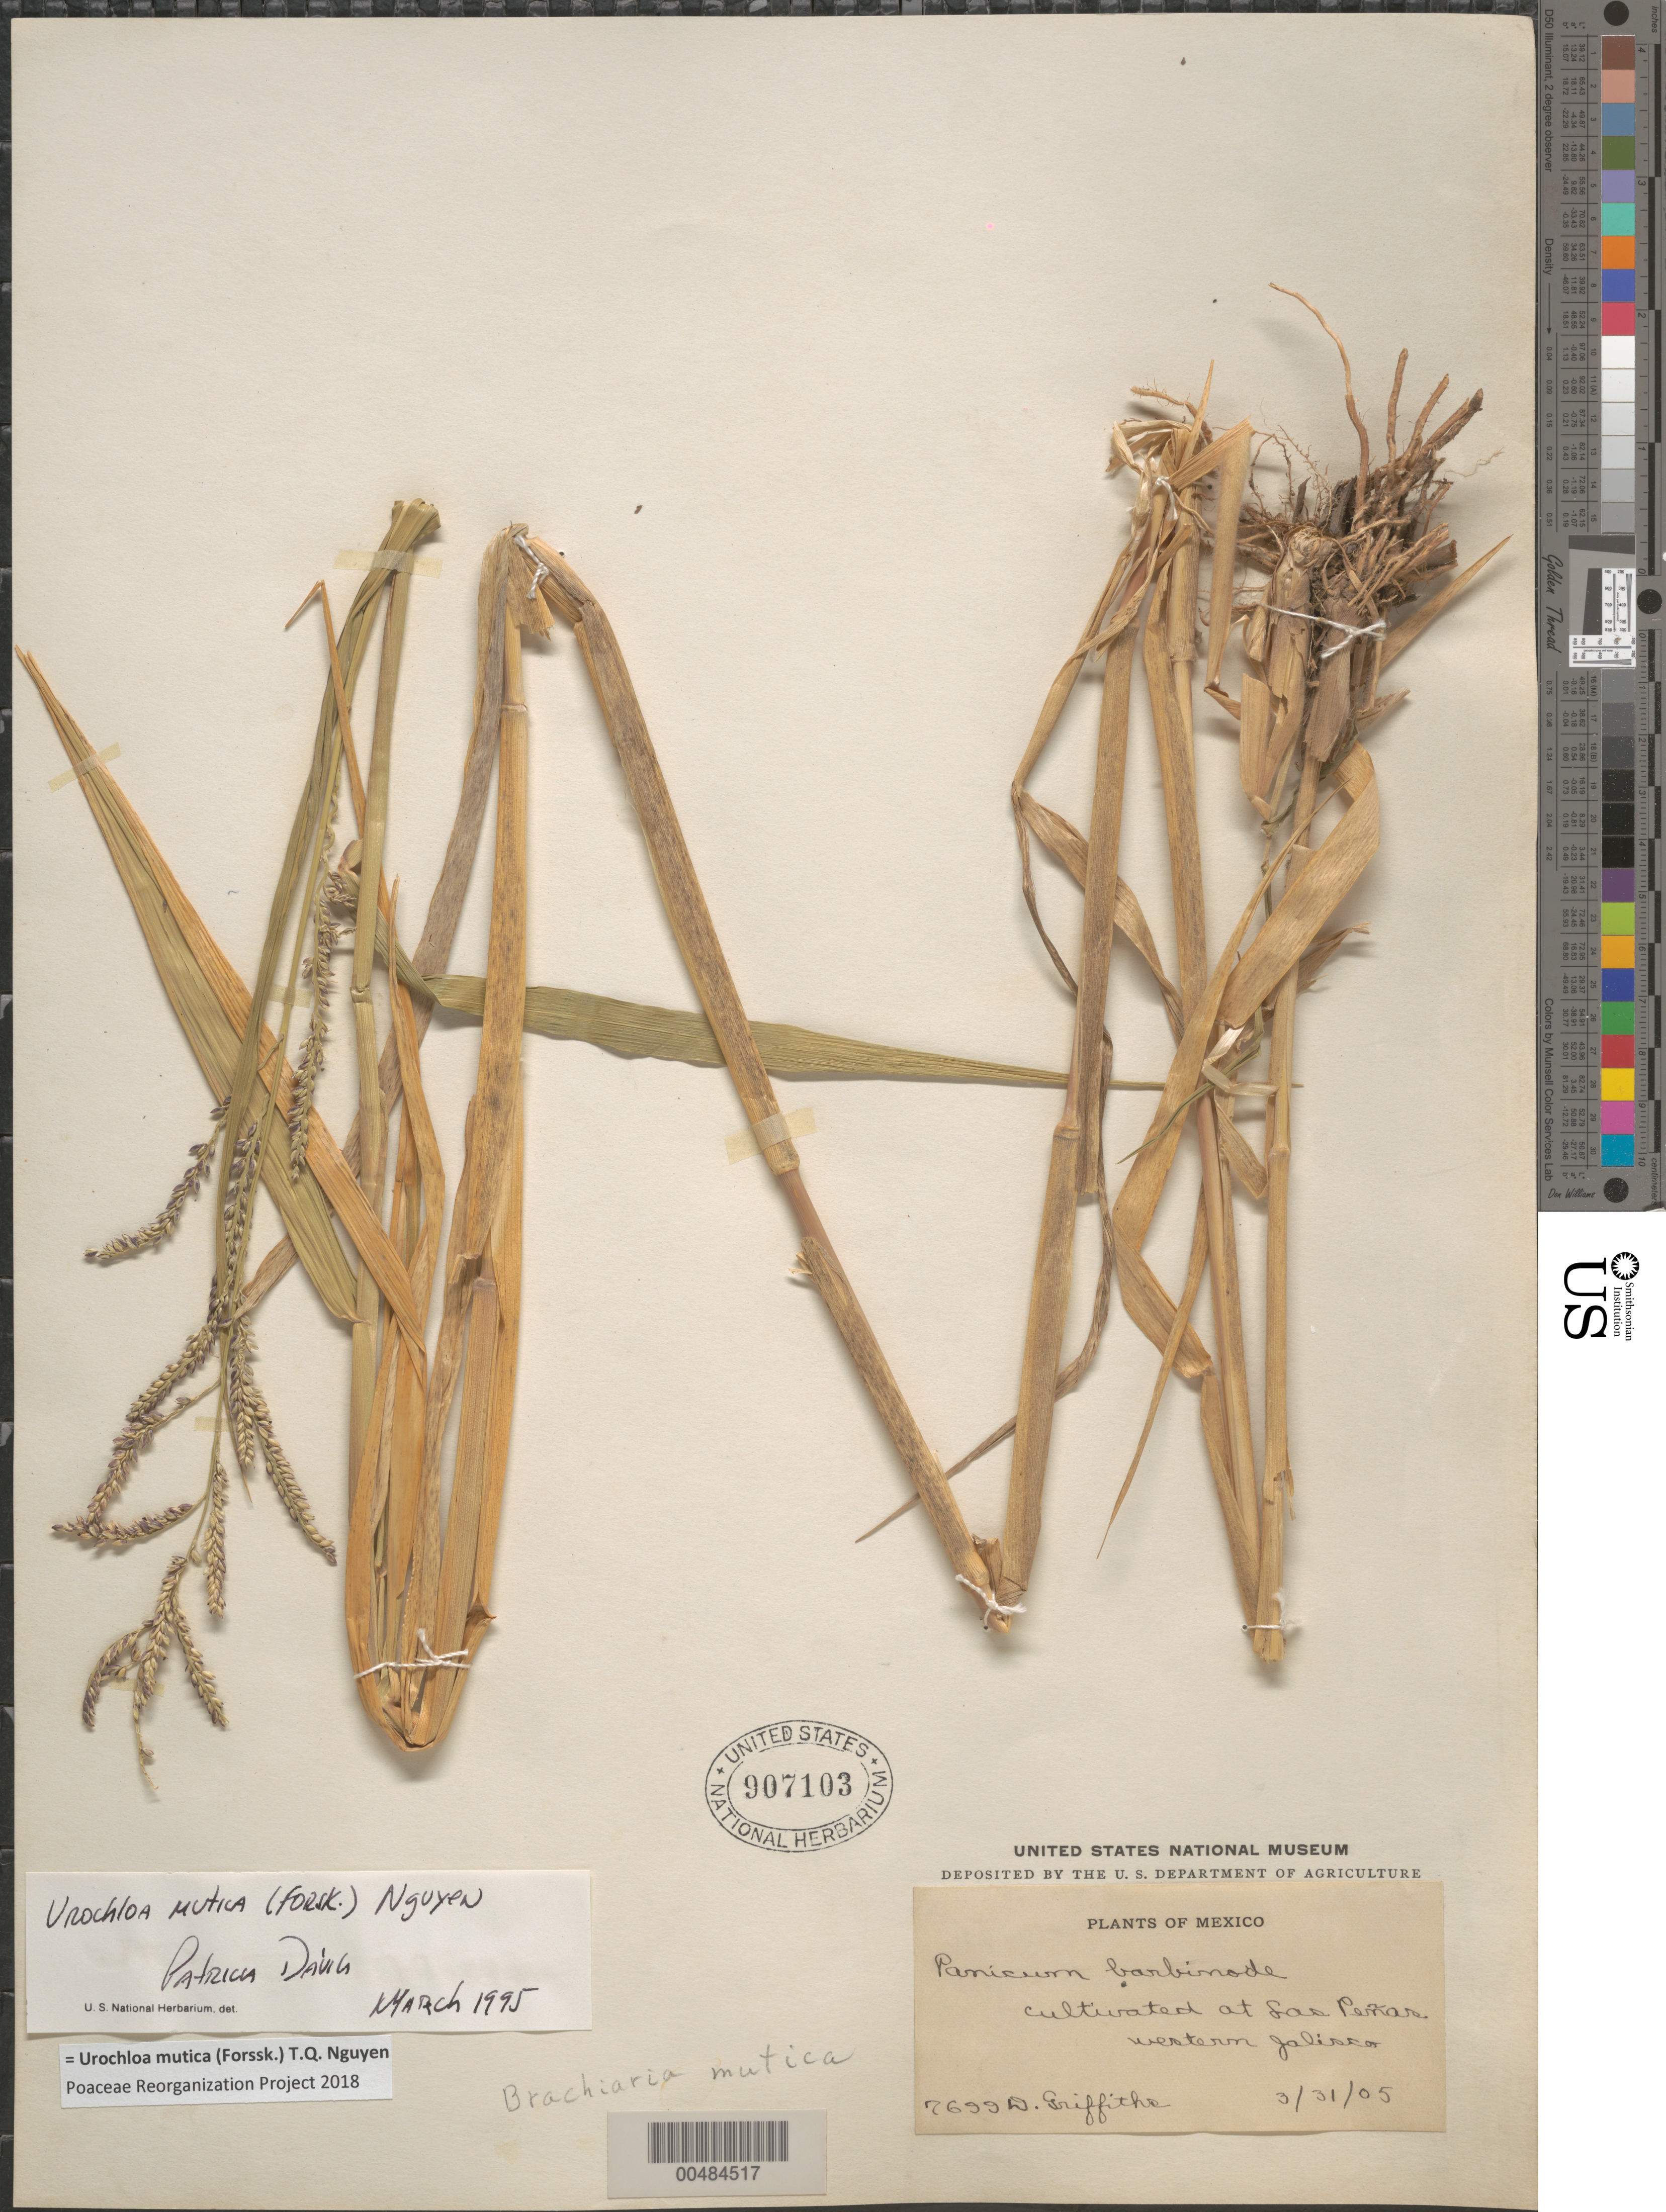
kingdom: Plantae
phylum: Tracheophyta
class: Liliopsida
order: Poales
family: Poaceae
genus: Urochloa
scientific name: Urochloa mutica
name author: (Forssk.) T.Q. Nguyen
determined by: Dávila, P. D.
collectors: D. Griffiths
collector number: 7699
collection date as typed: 31 Mar 1905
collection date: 1905-03-31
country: Mexico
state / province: Jalisco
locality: Las Peñas, W Jalisco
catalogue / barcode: US 907103